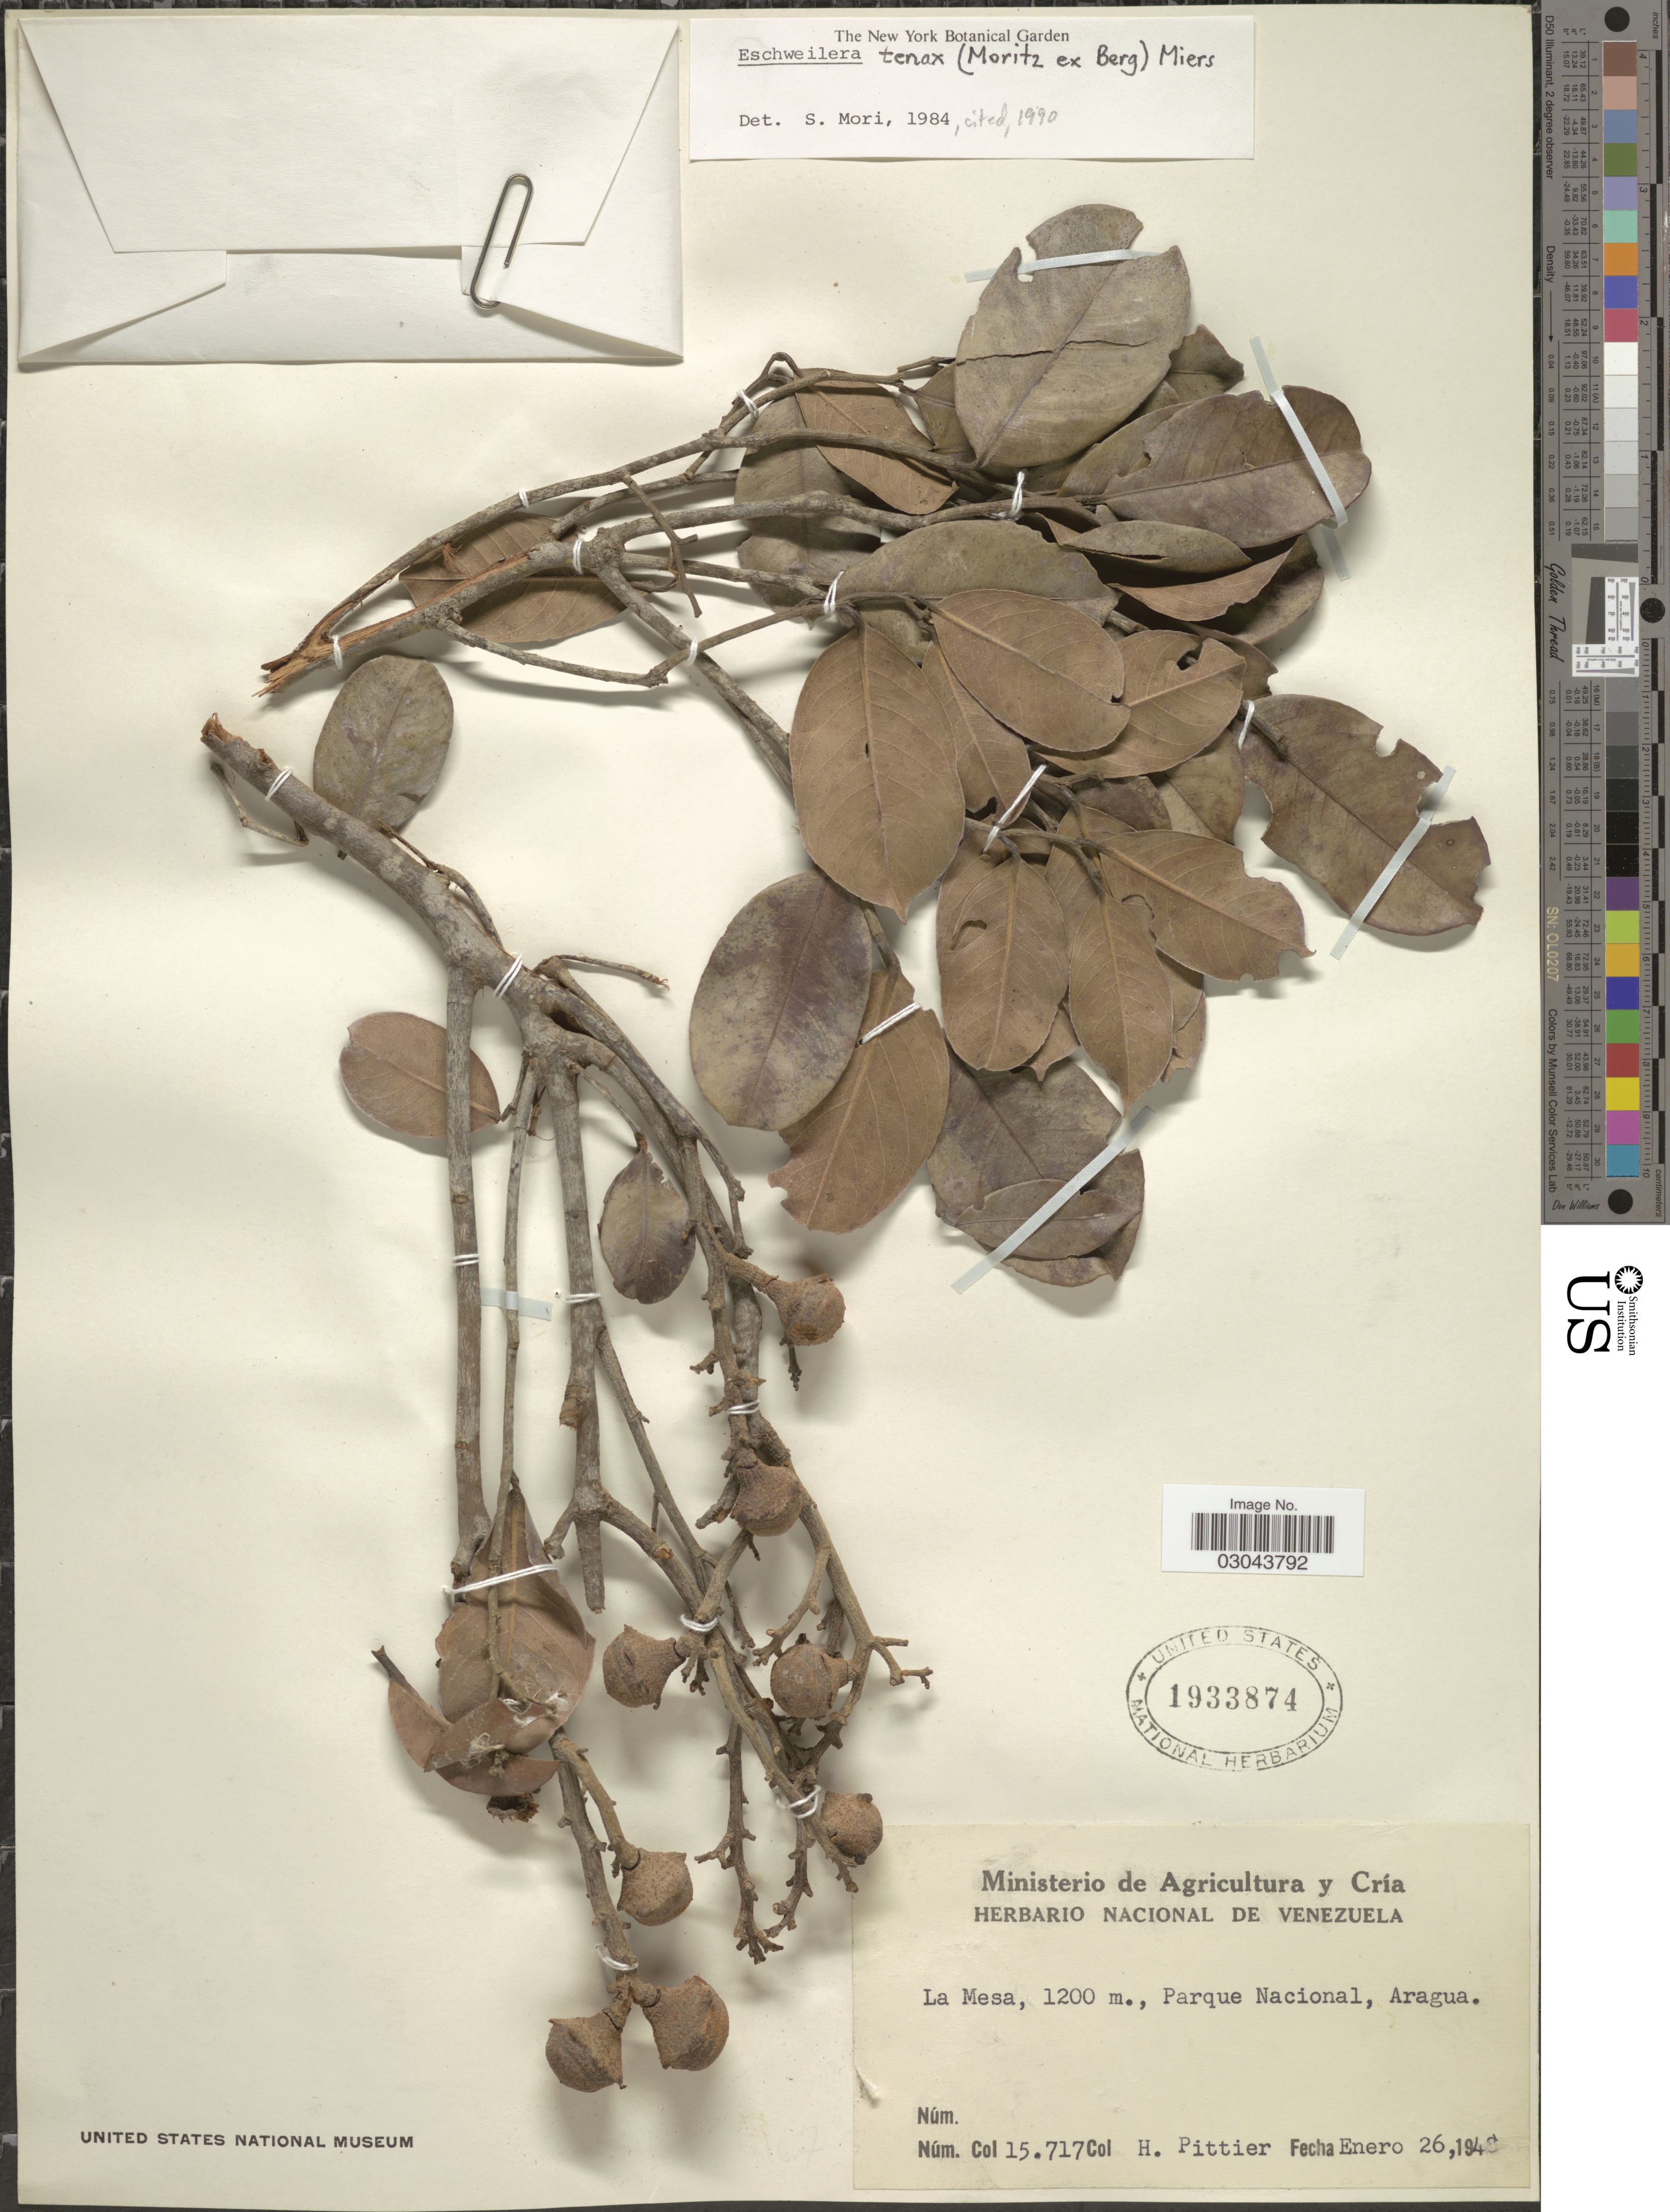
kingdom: Plantae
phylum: Tracheophyta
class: Magnoliopsida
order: Ericales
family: Lecythidaceae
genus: Eschweilera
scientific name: Eschweilera tenax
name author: (Moritz ex O. Berg) Miers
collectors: H. F. Pittier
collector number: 15717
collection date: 1948-01-26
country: Venezuela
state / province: Aragua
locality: La Mesa, Parque Nacional.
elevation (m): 1200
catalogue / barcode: US 1933874